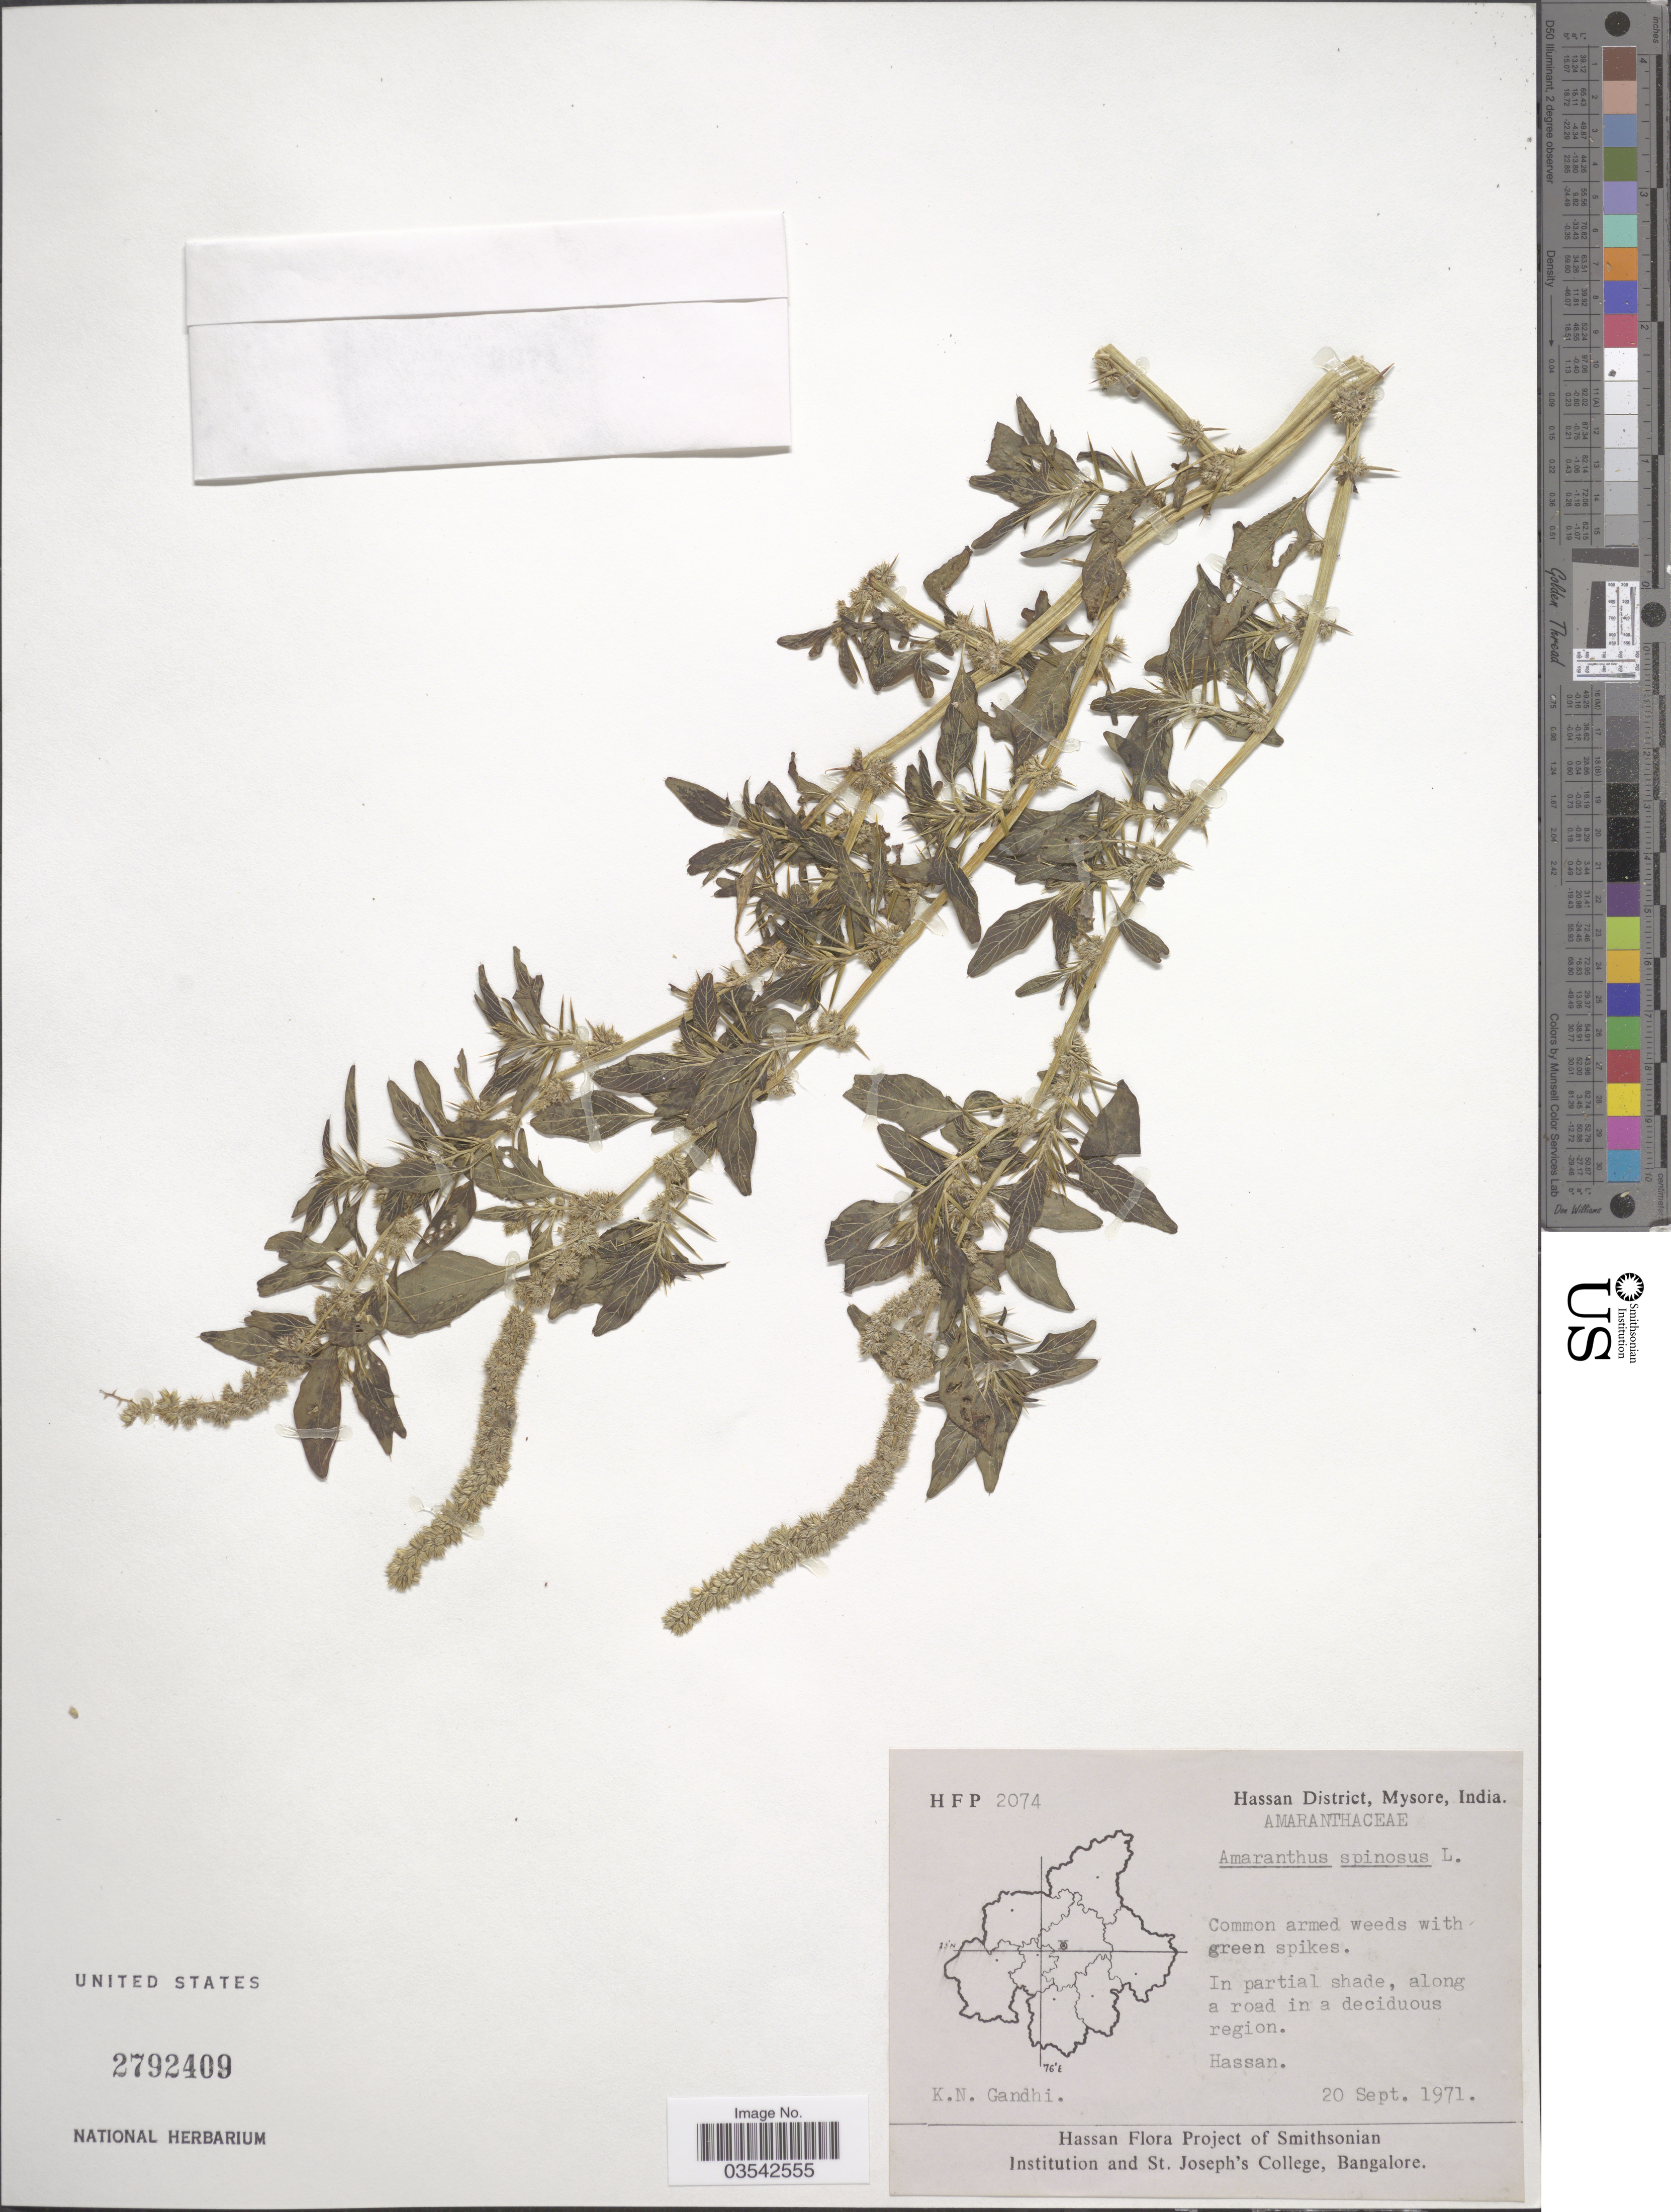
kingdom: Plantae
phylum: Tracheophyta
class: Magnoliopsida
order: Caryophyllales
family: Amaranthaceae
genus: Amaranthus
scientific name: Amaranthus spinosus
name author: L.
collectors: K. N. Gandhi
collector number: HFP2074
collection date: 1971-09-20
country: India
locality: Hassan District, Mysore. Hassan.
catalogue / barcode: US 2792409